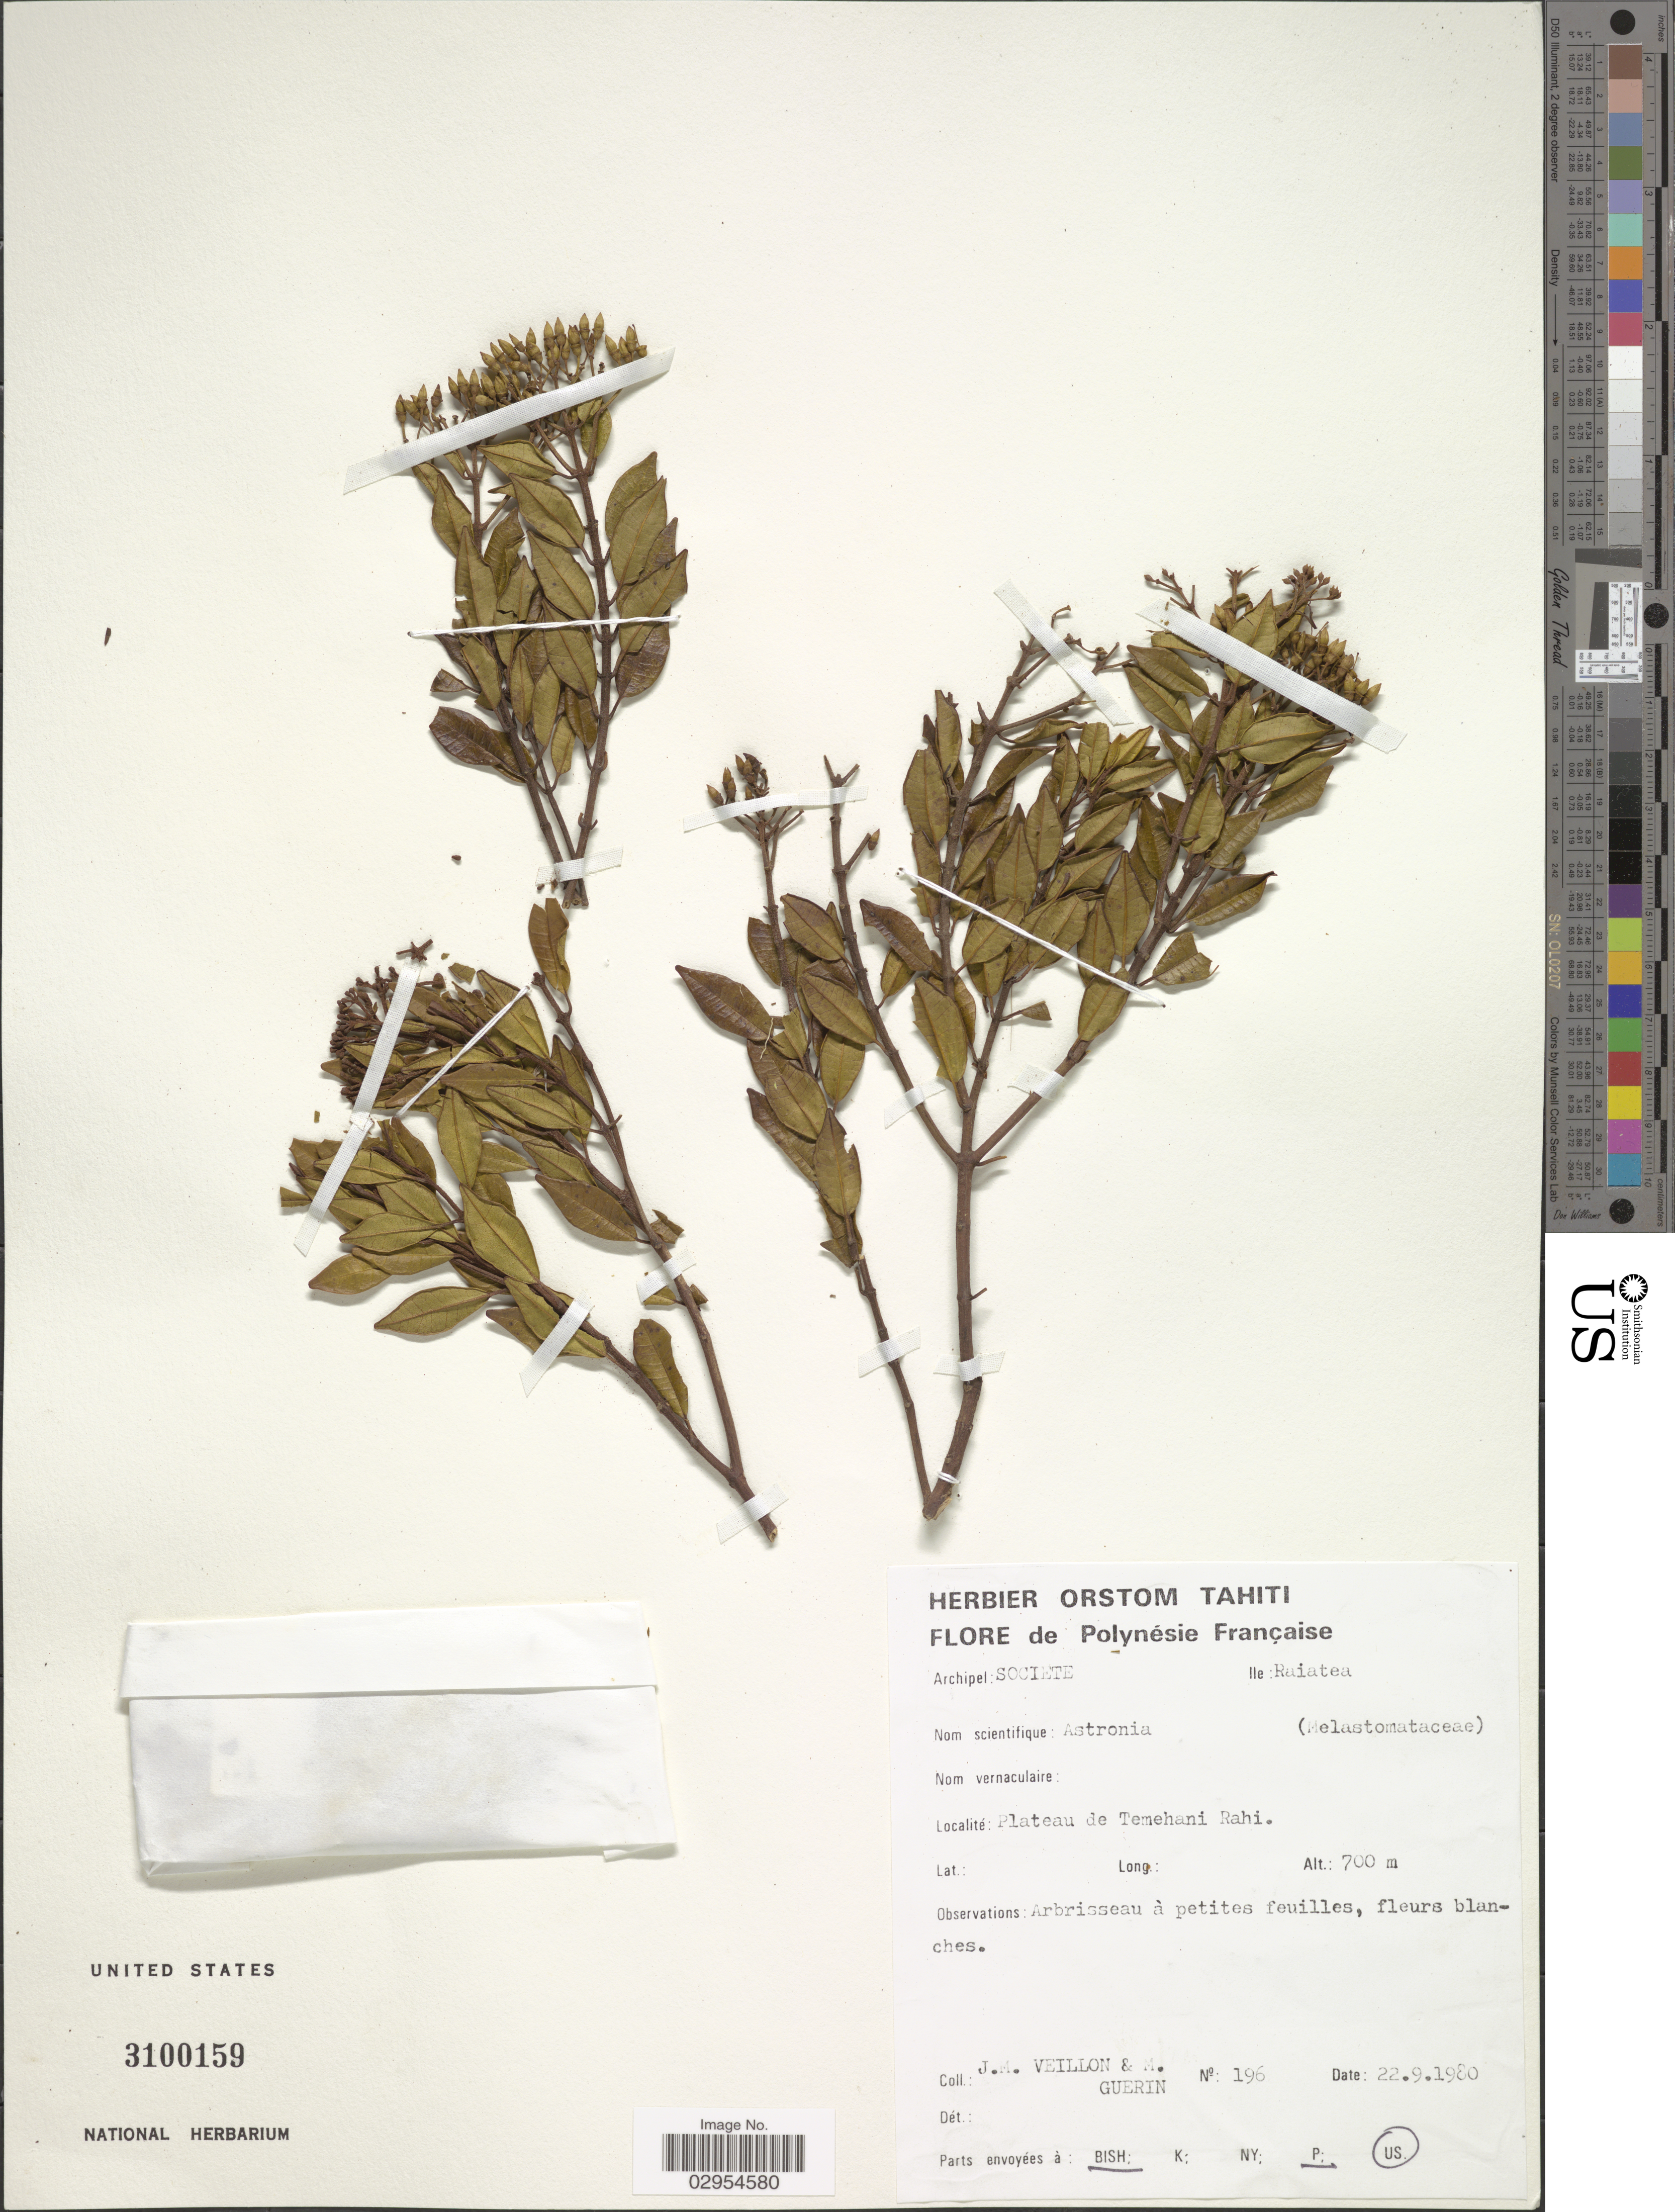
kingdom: Plantae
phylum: Tracheophyta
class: Magnoliopsida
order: Myrtales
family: Melastomataceae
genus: Astronia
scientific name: Astronia sp.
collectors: J. Veillon & M. Guérin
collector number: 196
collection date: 1980-09-22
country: French Polynesia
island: Raiatea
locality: Polynésie Française. Archipel: Societe. Ile: Raiatea. Plateau de Temehani Rahi.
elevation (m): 700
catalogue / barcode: US 3100159